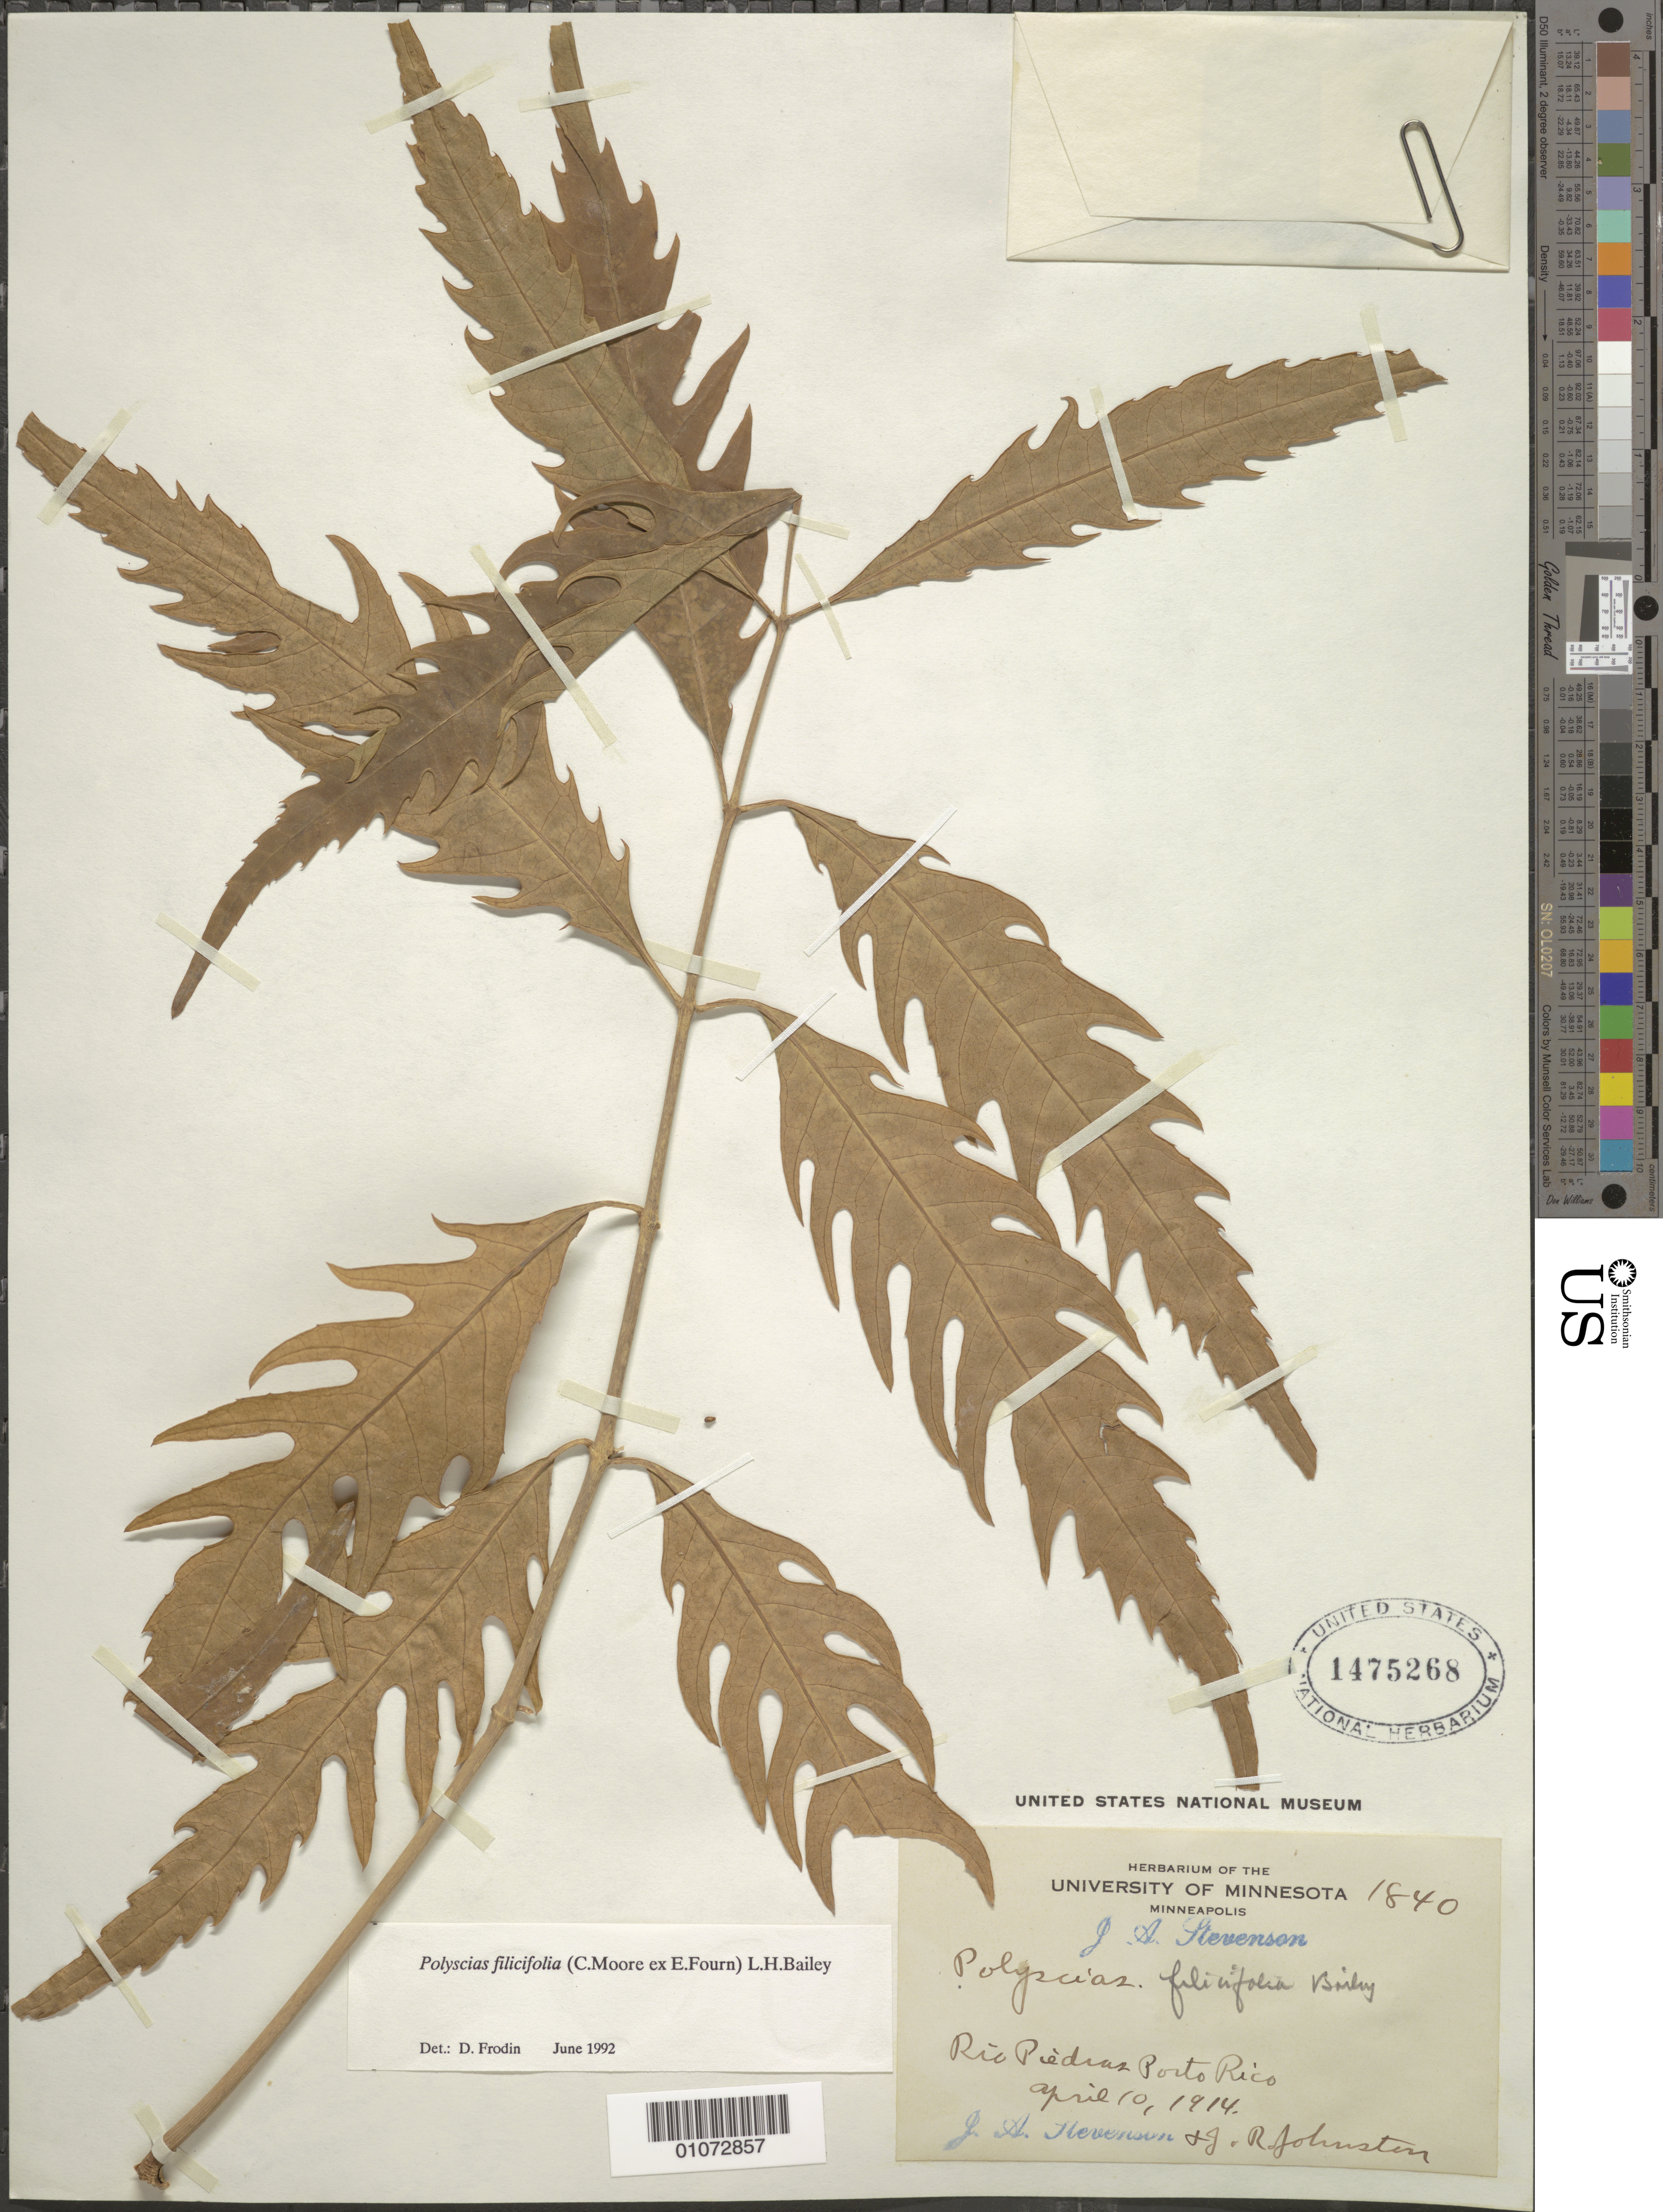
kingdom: Plantae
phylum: Tracheophyta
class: Magnoliopsida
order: Apiales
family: Araliaceae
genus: Polyscias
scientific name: Polyscias filicifolia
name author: (C. Moore ex E. Fourn.) L.H. Bailey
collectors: J. Stevenson & J. Johnston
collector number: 1840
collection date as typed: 10 Apr 1914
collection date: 1914-04-10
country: Puerto Rico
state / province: San Juan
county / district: Juana Diaz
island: Puerto Rico I.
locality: Rio Piedras.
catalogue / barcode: US 1475268